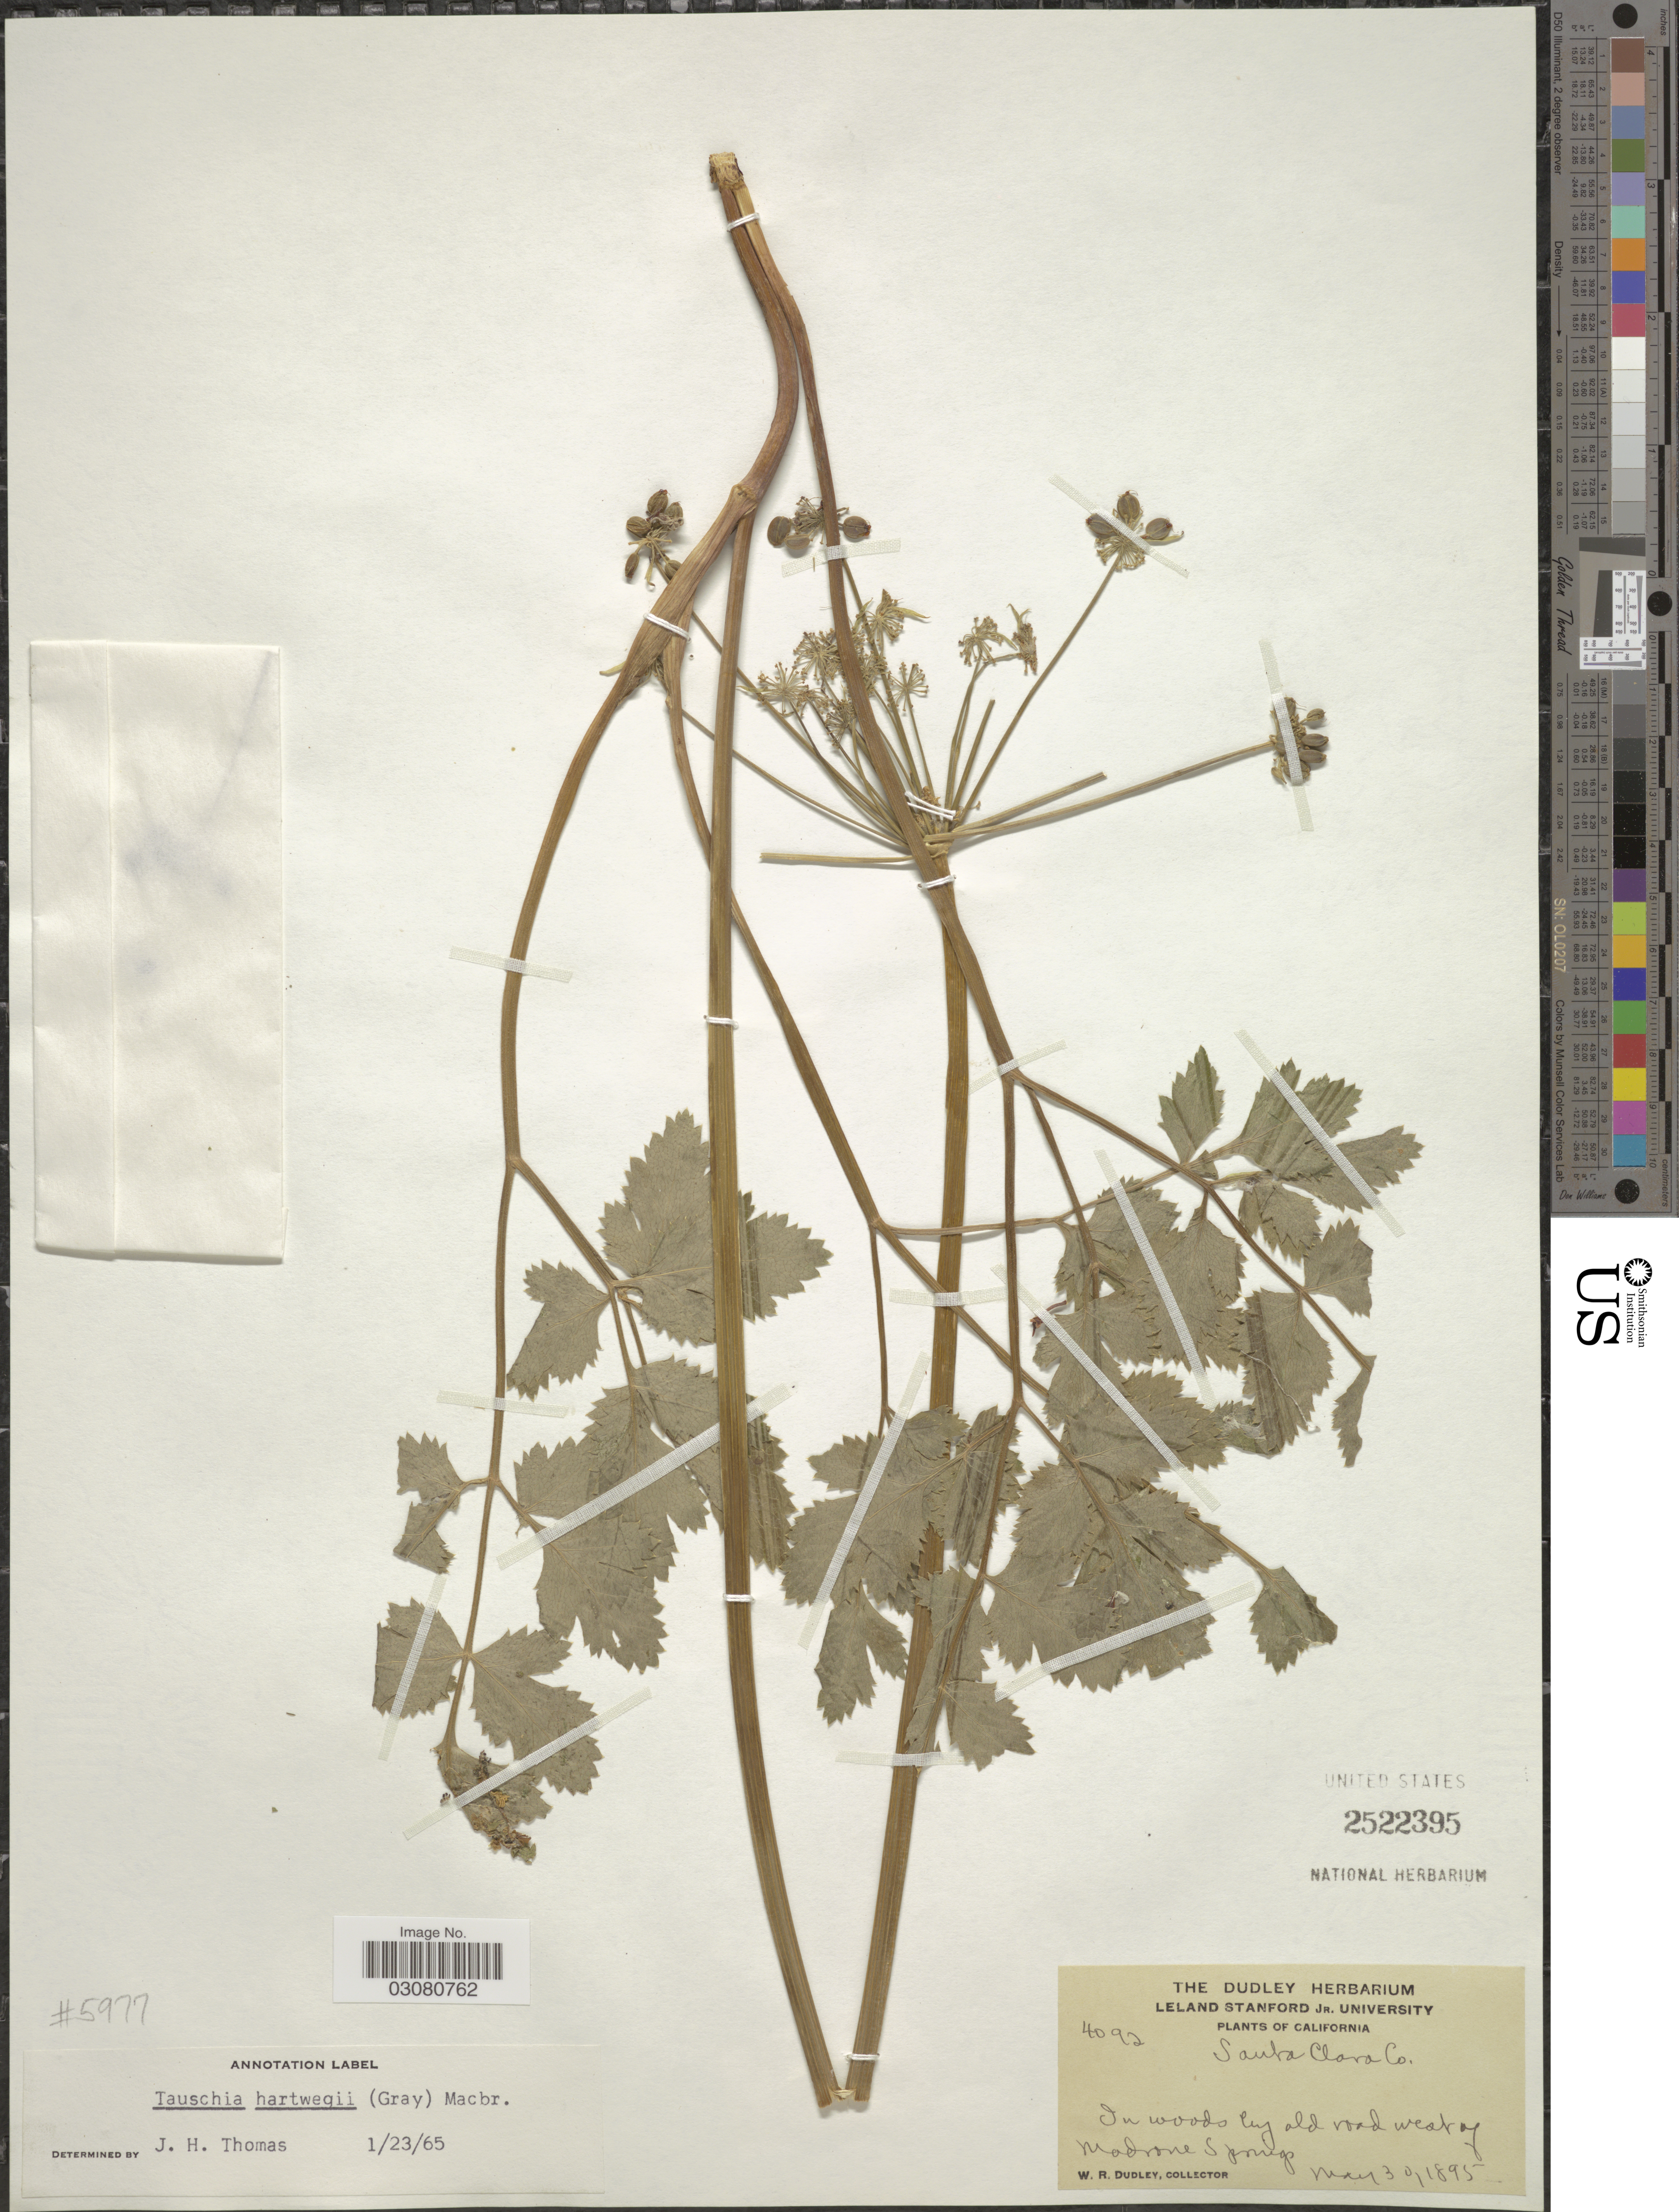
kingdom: Plantae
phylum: Tracheophyta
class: Magnoliopsida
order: Apiales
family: Apiaceae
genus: Tauschia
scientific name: Tauschia hartwegii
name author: (A. Gray) J.F. Macbr.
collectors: W. Dudley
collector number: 4092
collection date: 1895-05-30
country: United States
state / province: California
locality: Sant Clara Co. Old road west of Madrone Springs.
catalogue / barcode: US 2522395